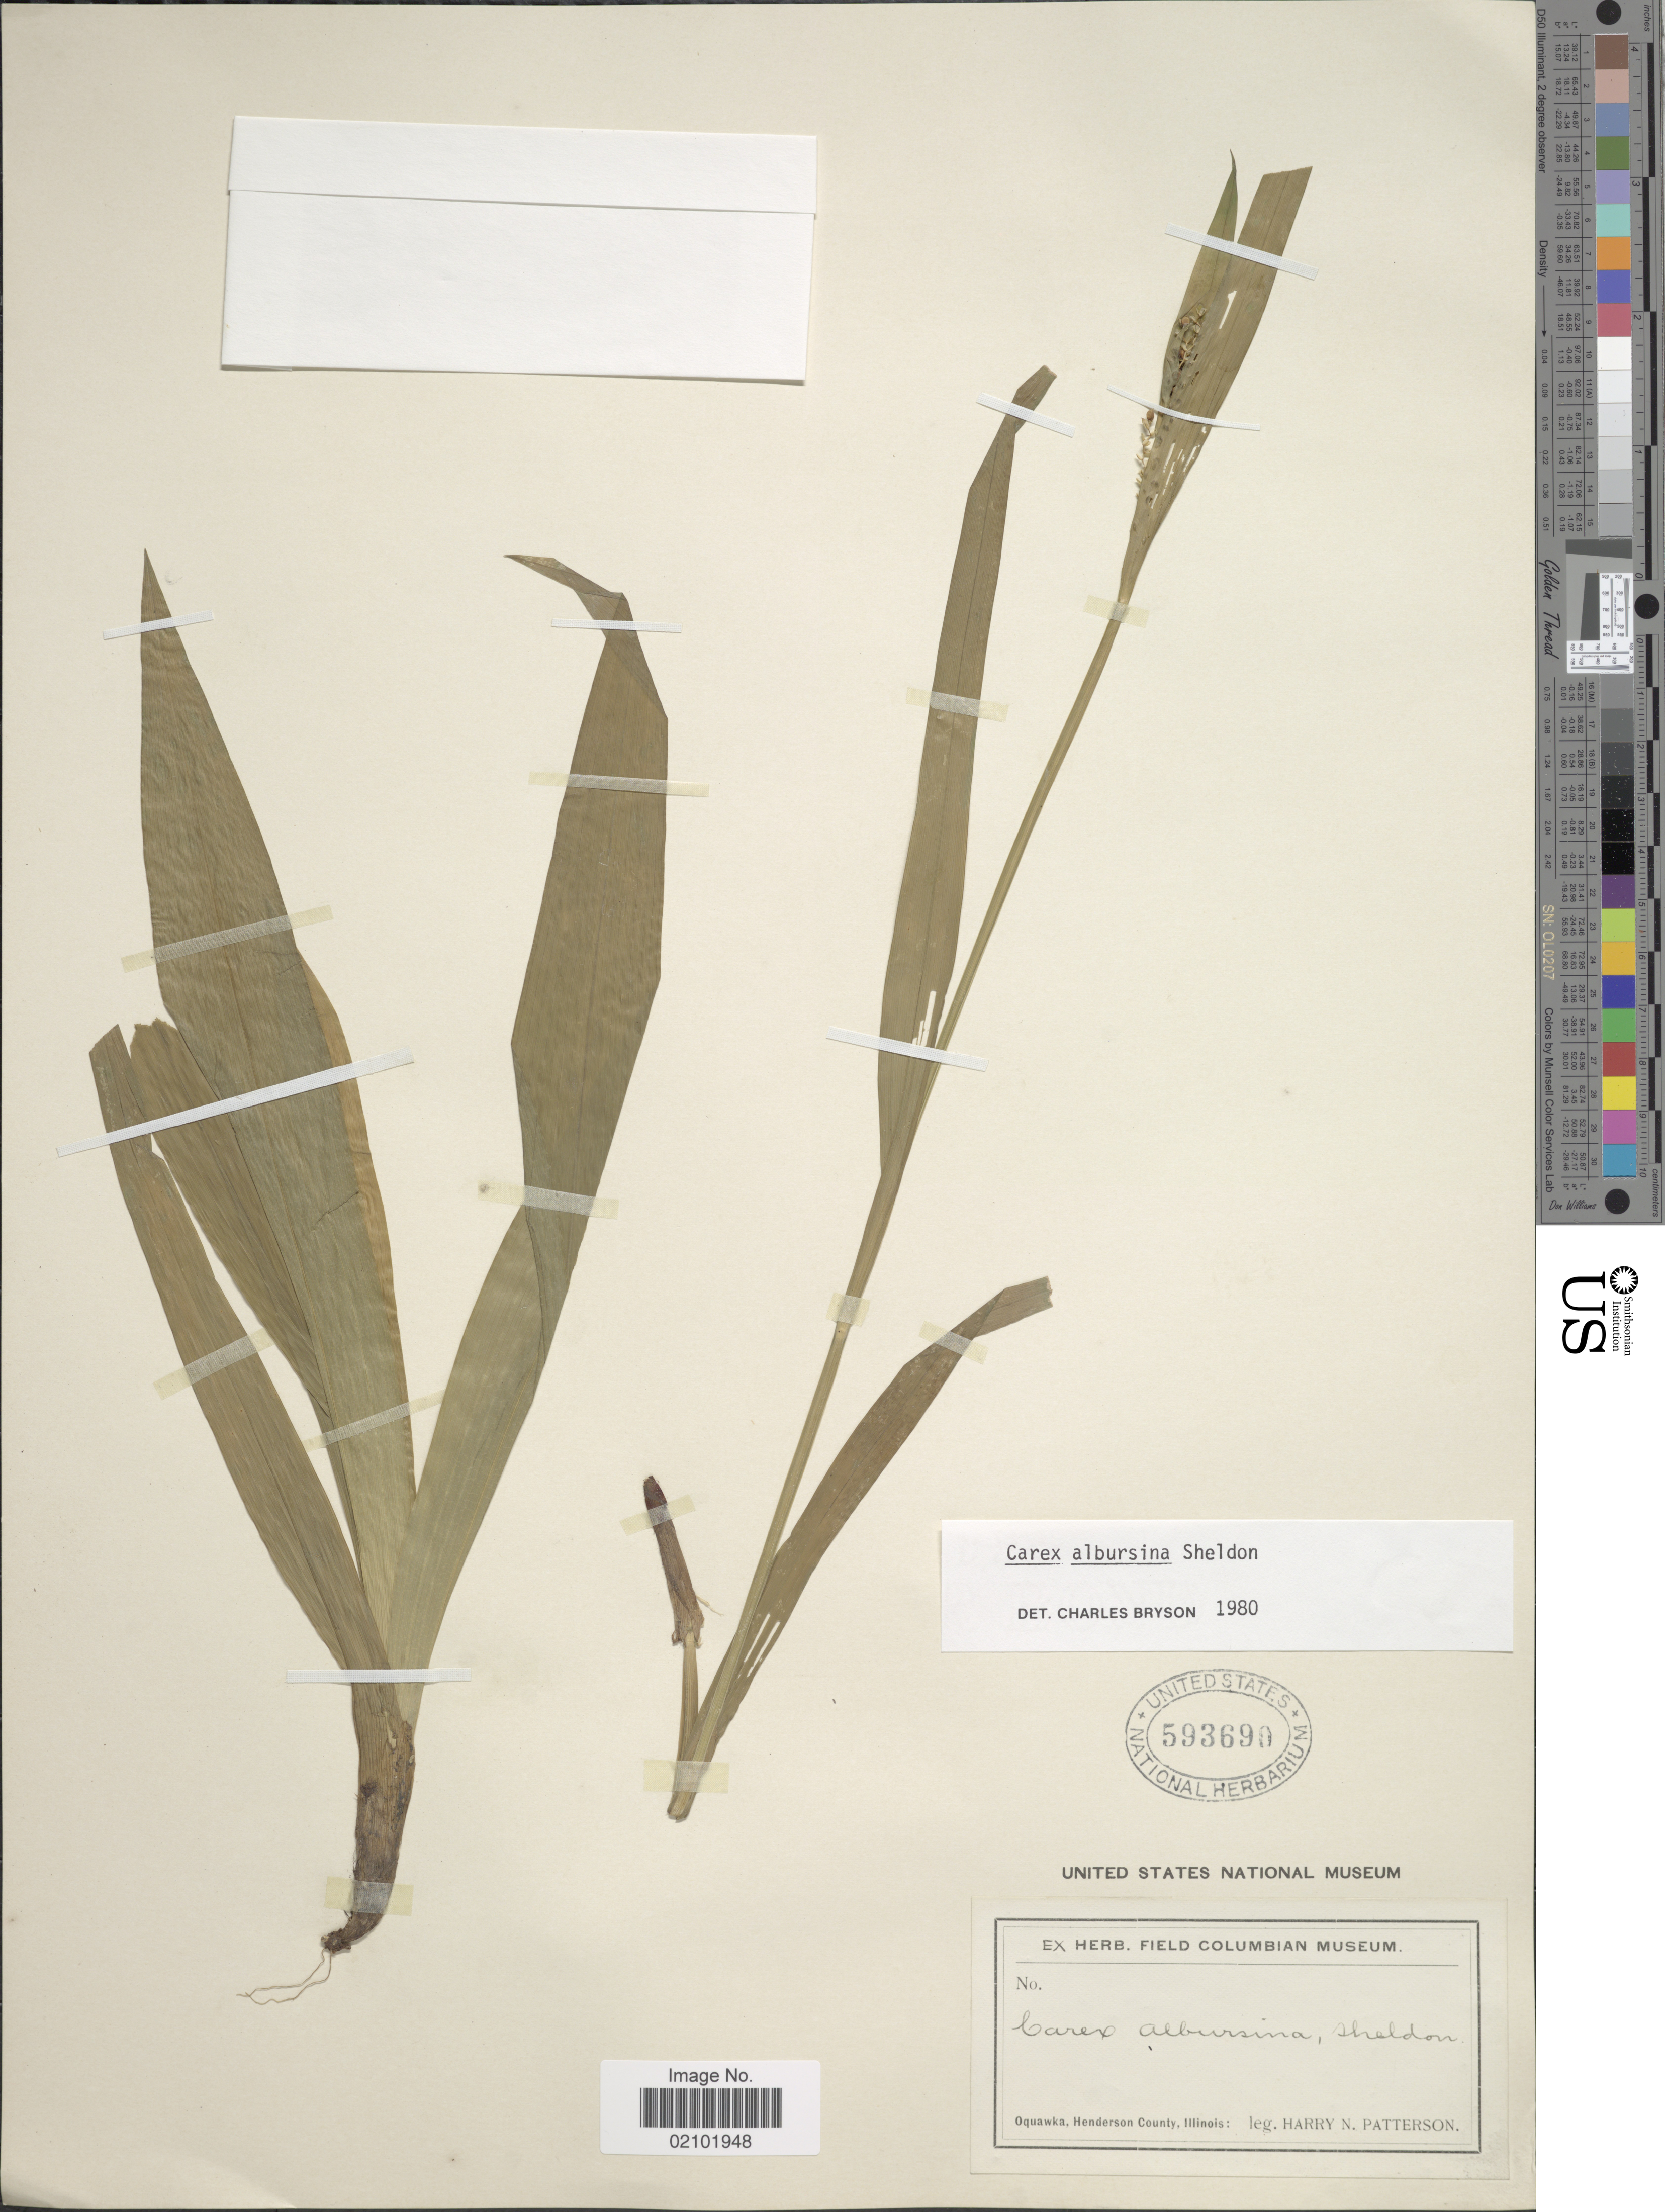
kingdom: Plantae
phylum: Tracheophyta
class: Liliopsida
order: Poales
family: Cyperaceae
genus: Carex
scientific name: Carex albursina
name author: E. Sheld.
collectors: H. N. Patterson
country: United States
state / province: Illinois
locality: Oquawka, Henderson County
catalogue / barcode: US 593690